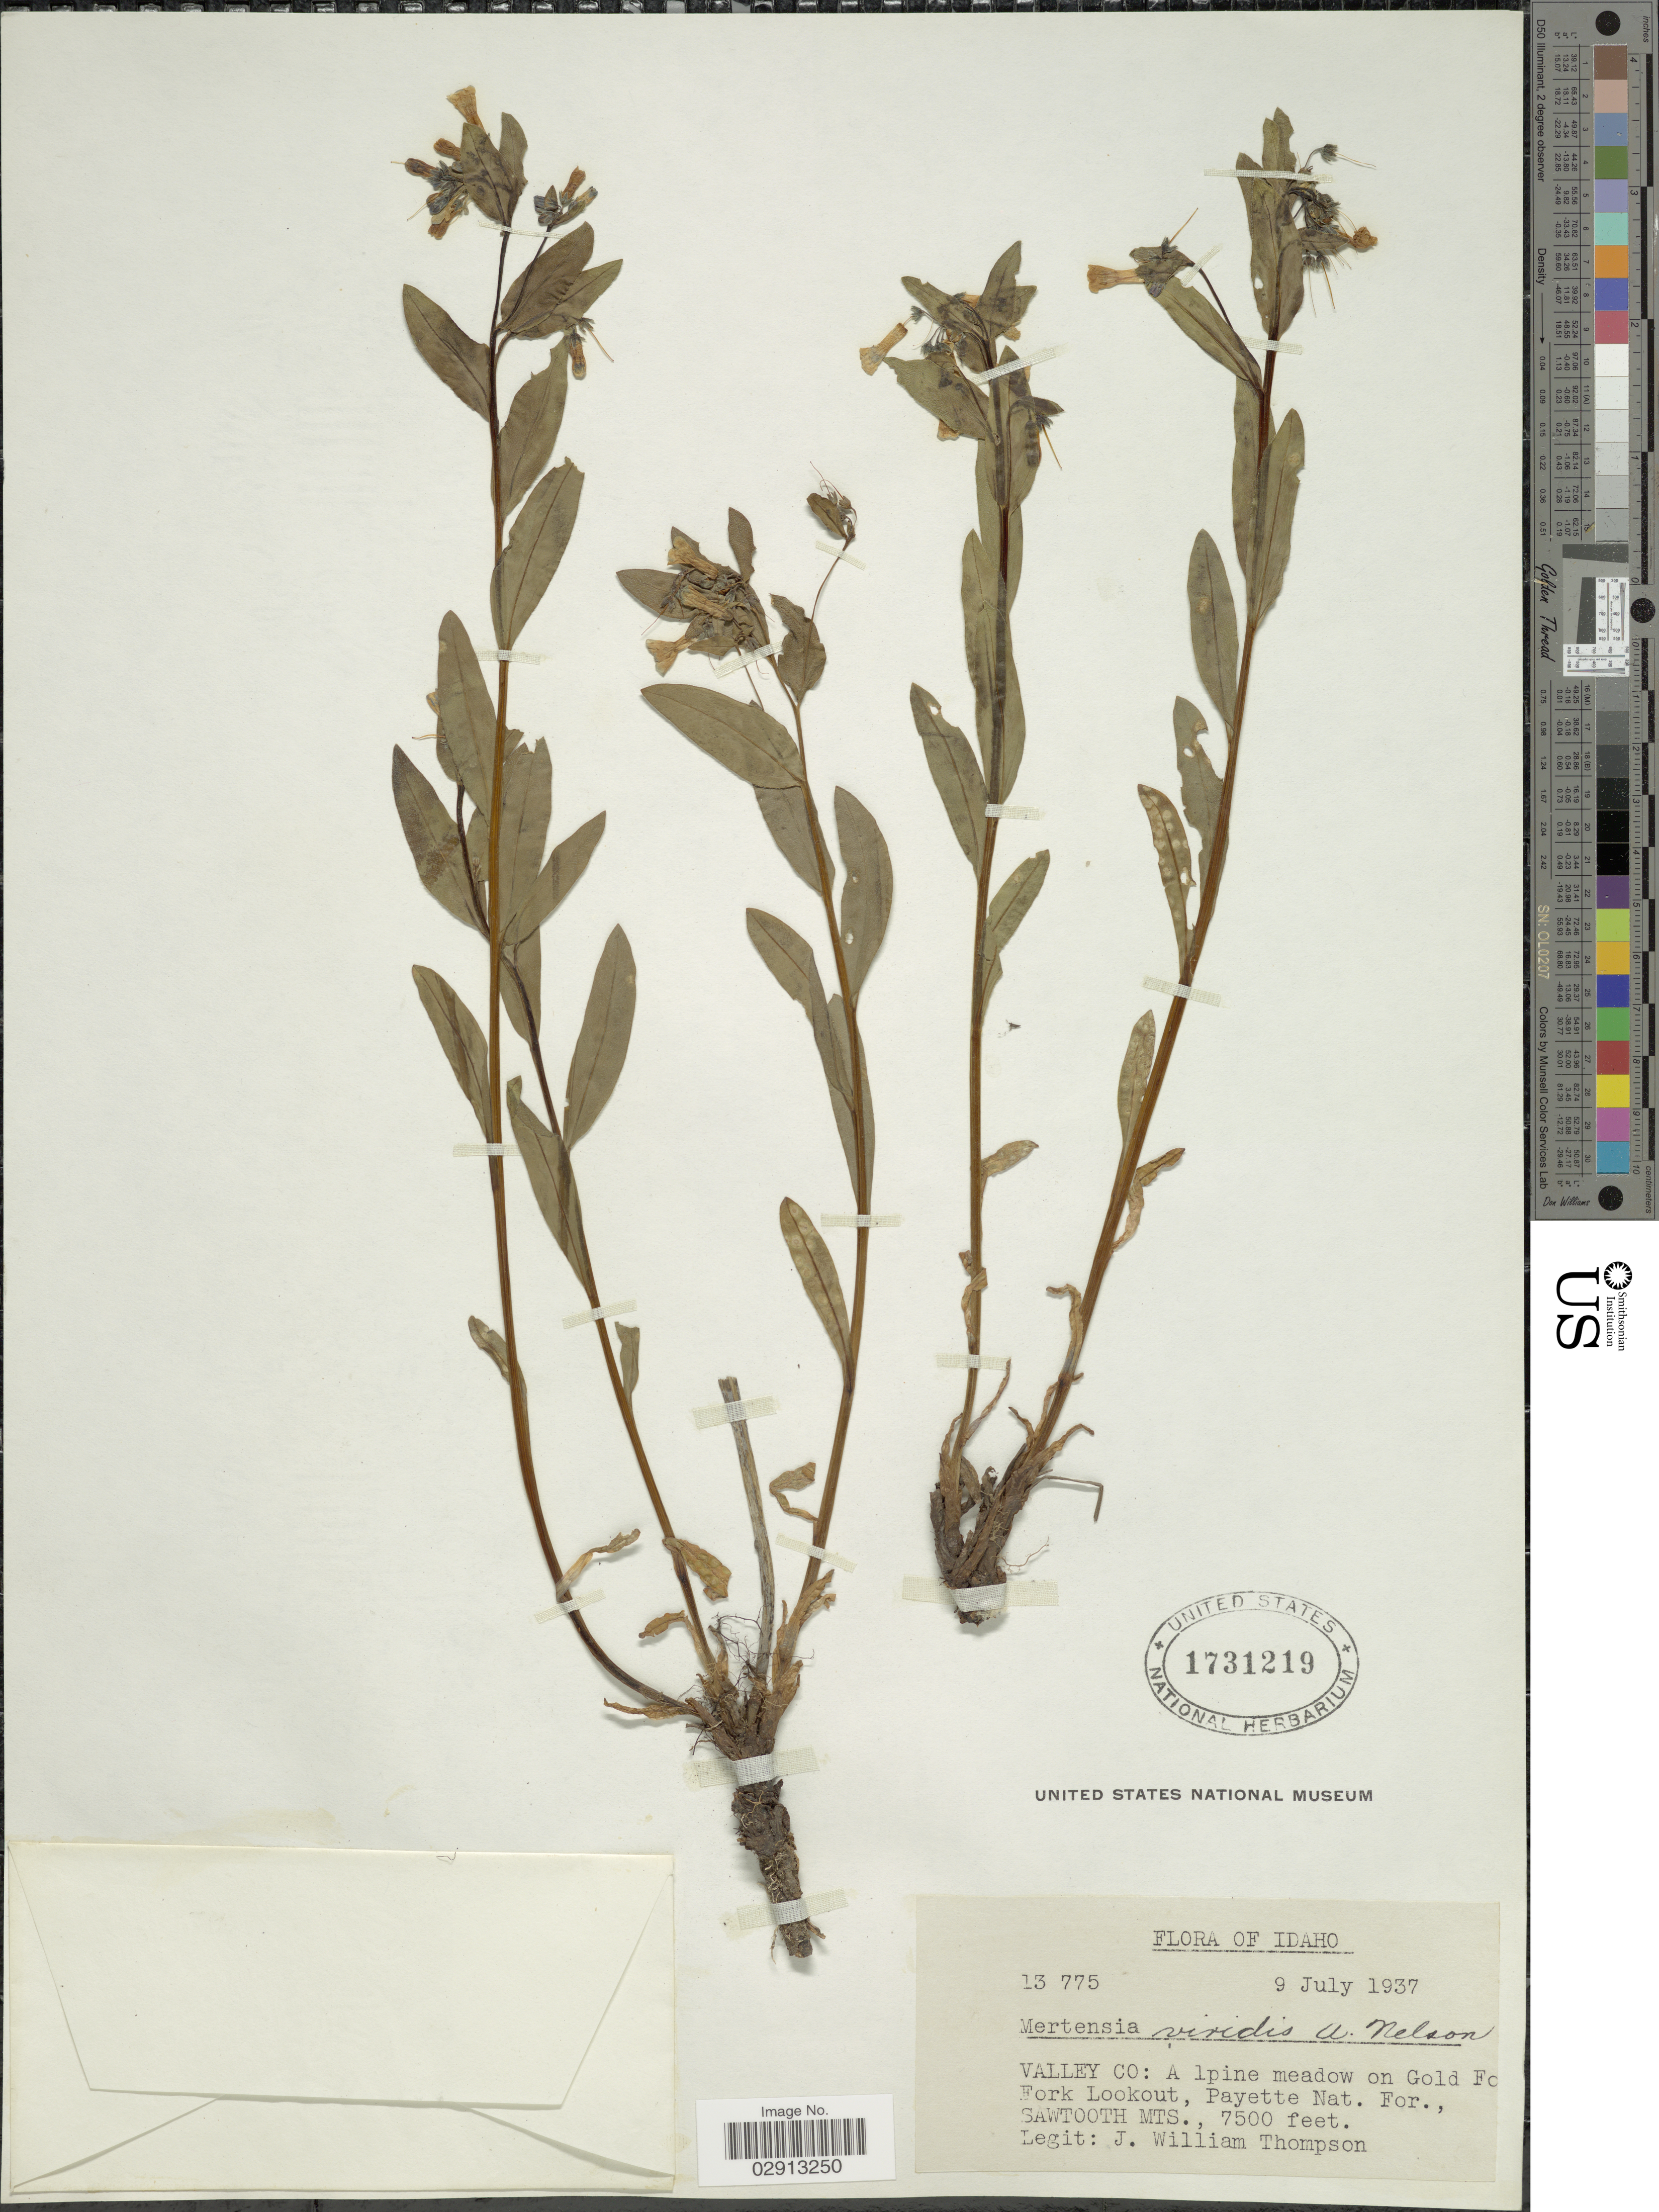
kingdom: Plantae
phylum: Tracheophyta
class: Magnoliopsida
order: Boraginales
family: Boraginaceae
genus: Mertensia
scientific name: Mertensia viridis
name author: (A. Nelson) A. Nelson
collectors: J. W. Thompson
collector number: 13 775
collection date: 1937-07-09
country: United States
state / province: Idaho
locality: Valley Co: AIpine meadow on Gold Fork Lookout, Payette Nat. For., Sawtooth Mts.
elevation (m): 2286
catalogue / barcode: US 1731219